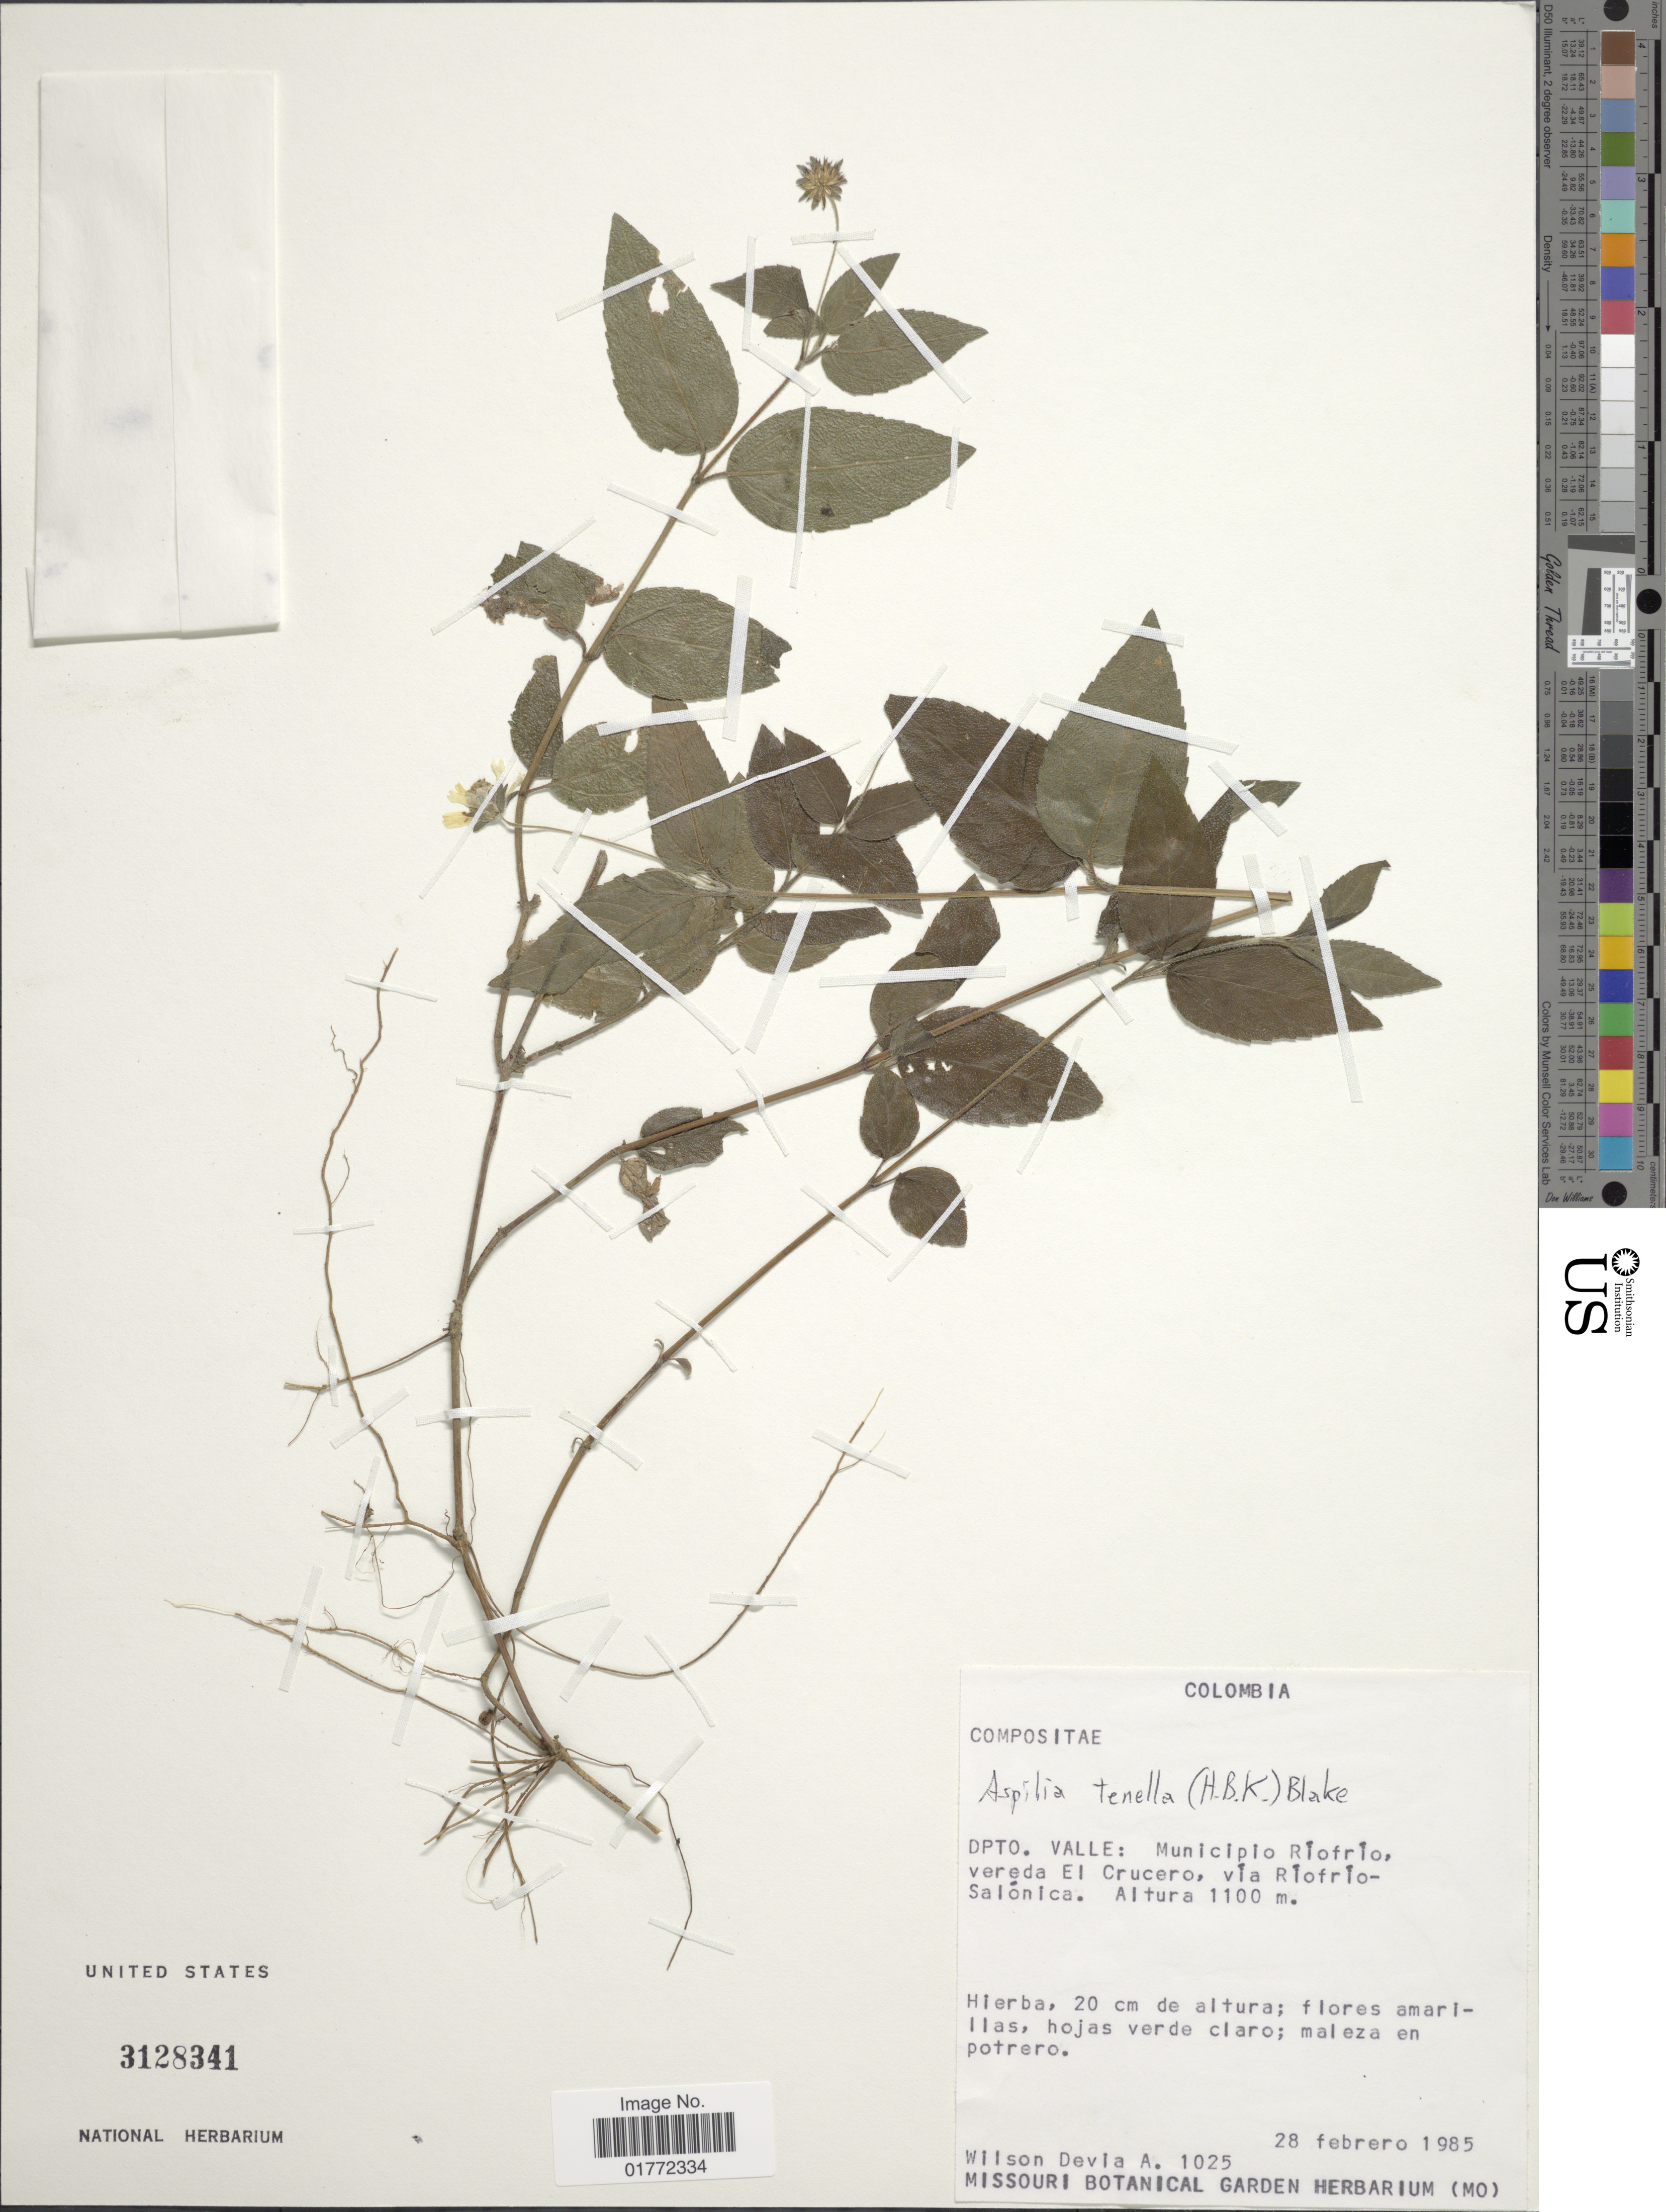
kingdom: Plantae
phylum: Tracheophyta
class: Magnoliopsida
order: Asterales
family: Asteraceae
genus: Eleutheranthera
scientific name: Eleutheranthera tenella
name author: (Kunth) H. Rob.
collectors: W. Devia A.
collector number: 1025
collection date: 1985-02-28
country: Colombia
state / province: Valle del Cauca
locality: Dpto. Valle: Municipio Riofrio, vereda El Crucero, via Riofrio-Salonica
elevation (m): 1100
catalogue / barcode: US 3128341